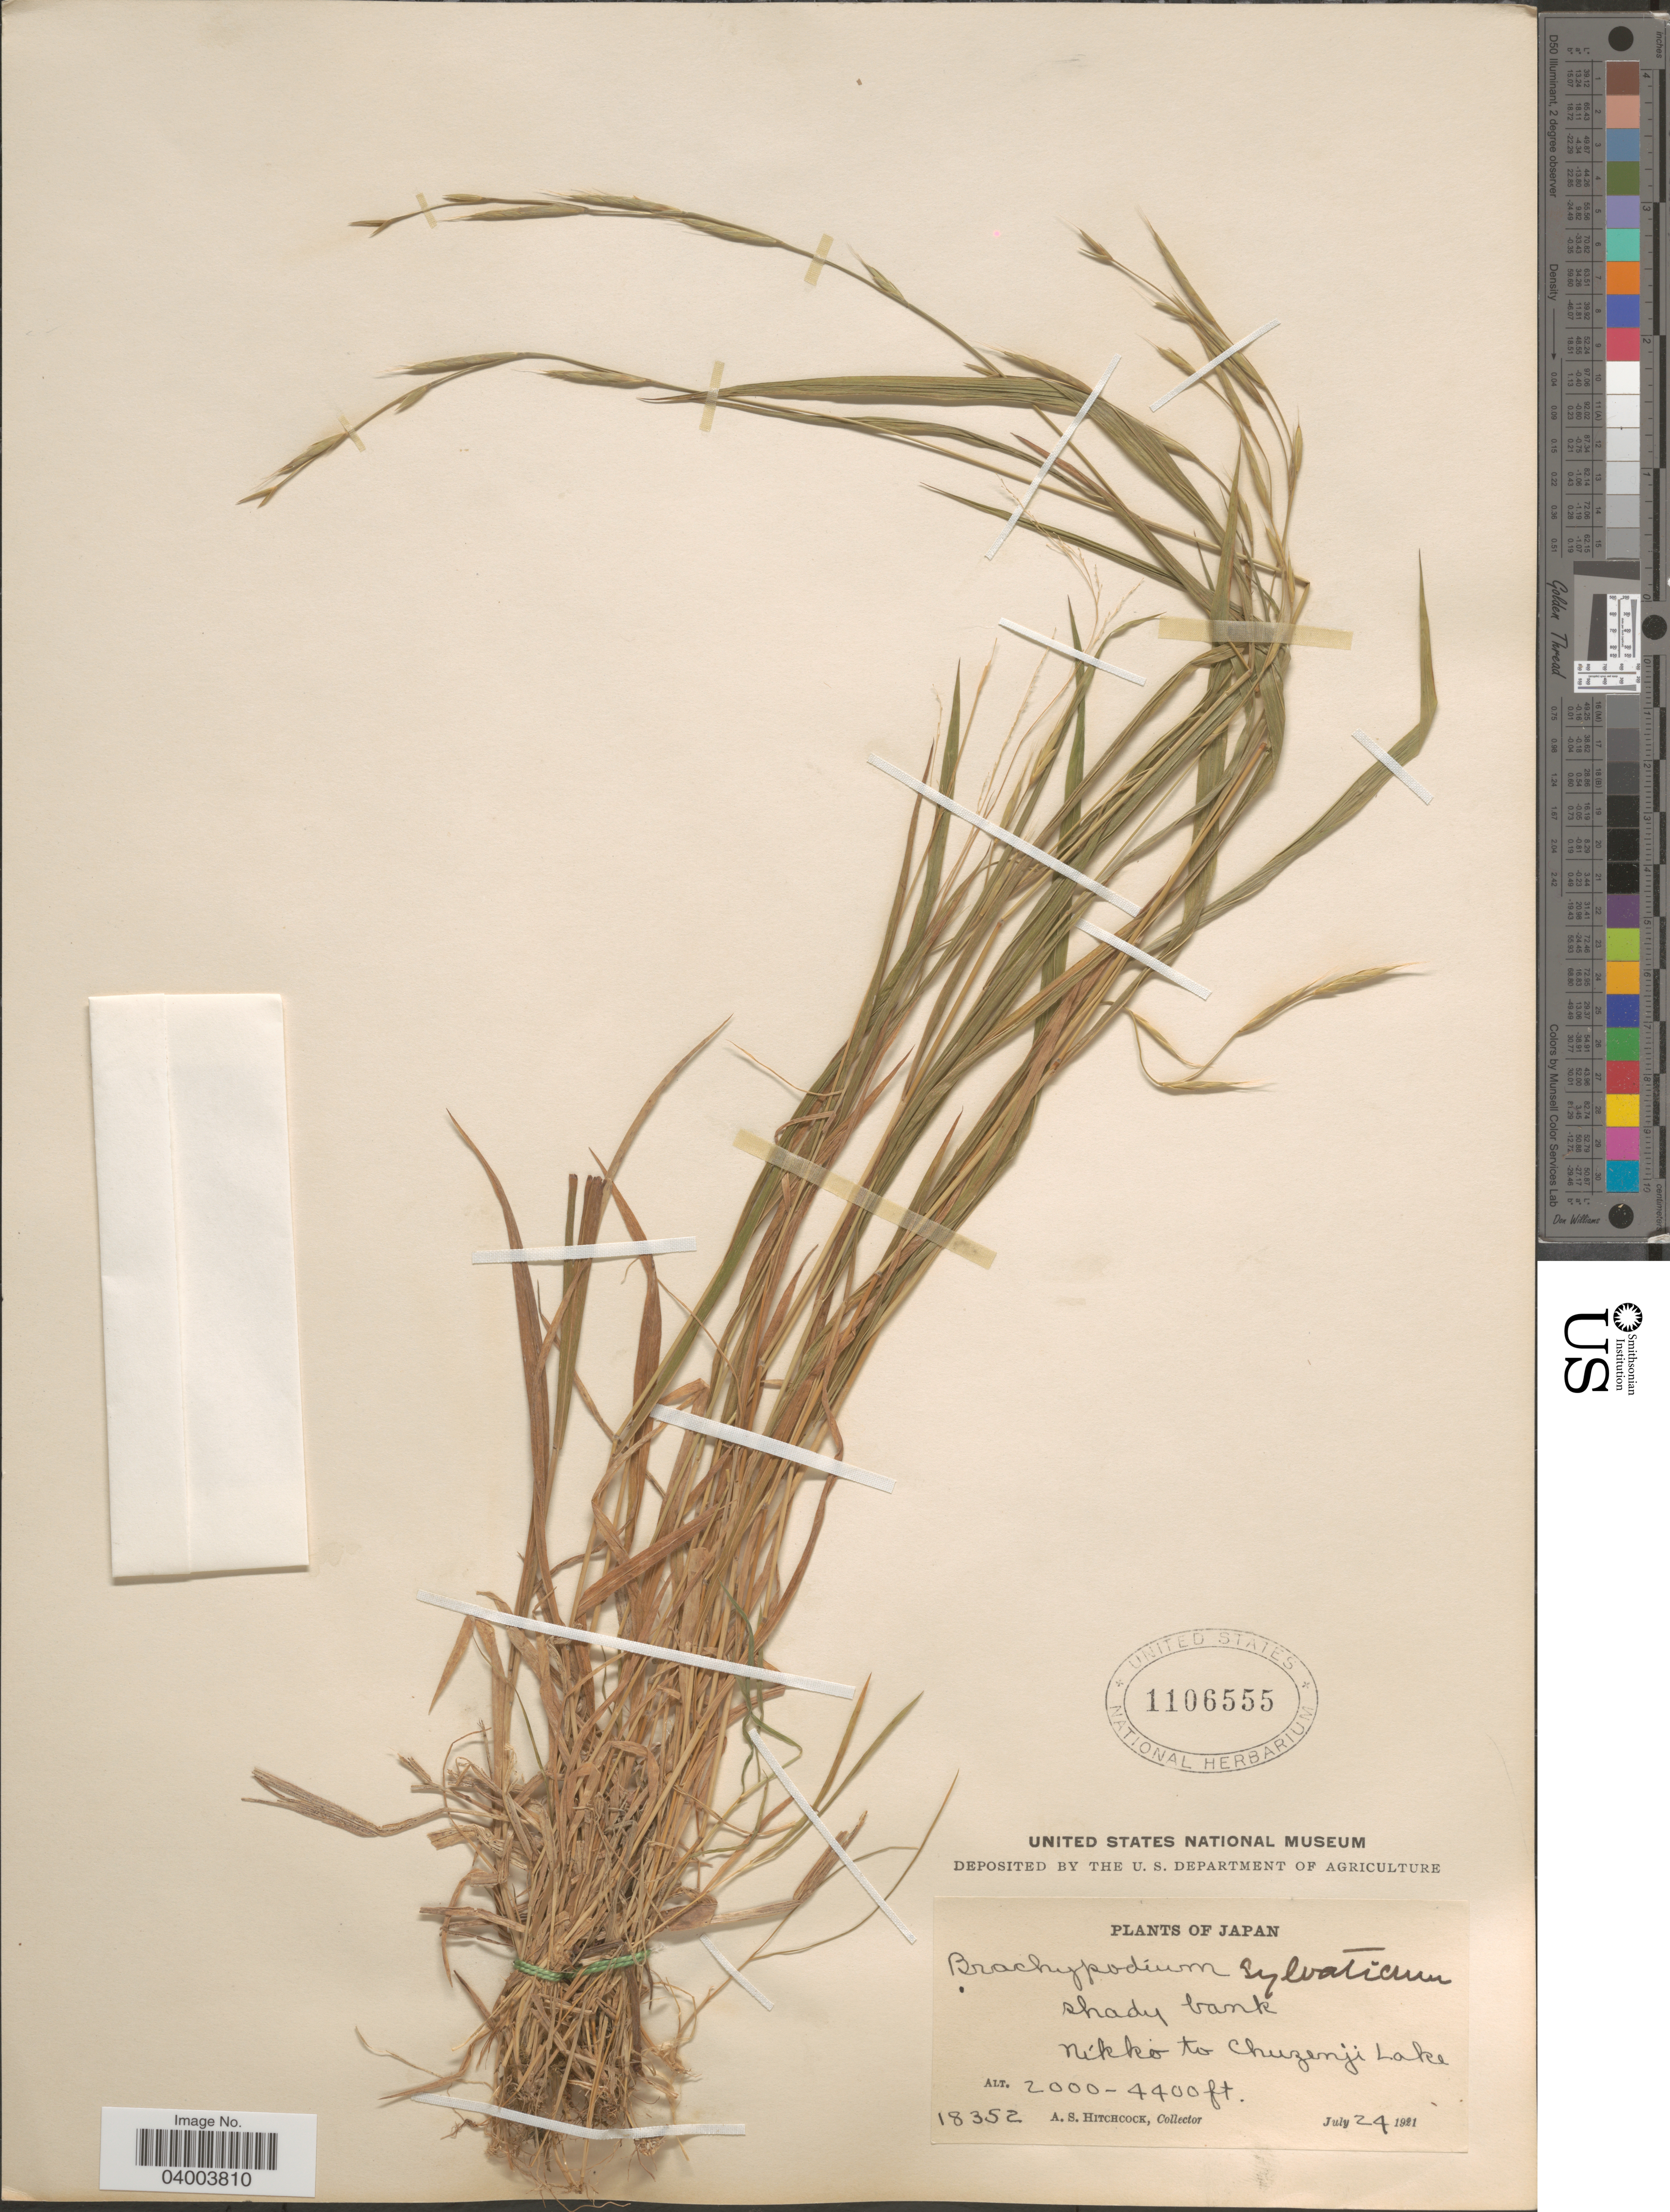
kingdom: Plantae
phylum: Tracheophyta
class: Liliopsida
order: Poales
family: Poaceae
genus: Brachypodium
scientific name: Brachypodium sylvaticum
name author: (Huds.) P. Beauv.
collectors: A. S. Hitchcock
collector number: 18352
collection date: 1921-07-24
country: Japan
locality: Nikko to Chuzenji Lake.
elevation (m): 610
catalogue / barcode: US 1106555